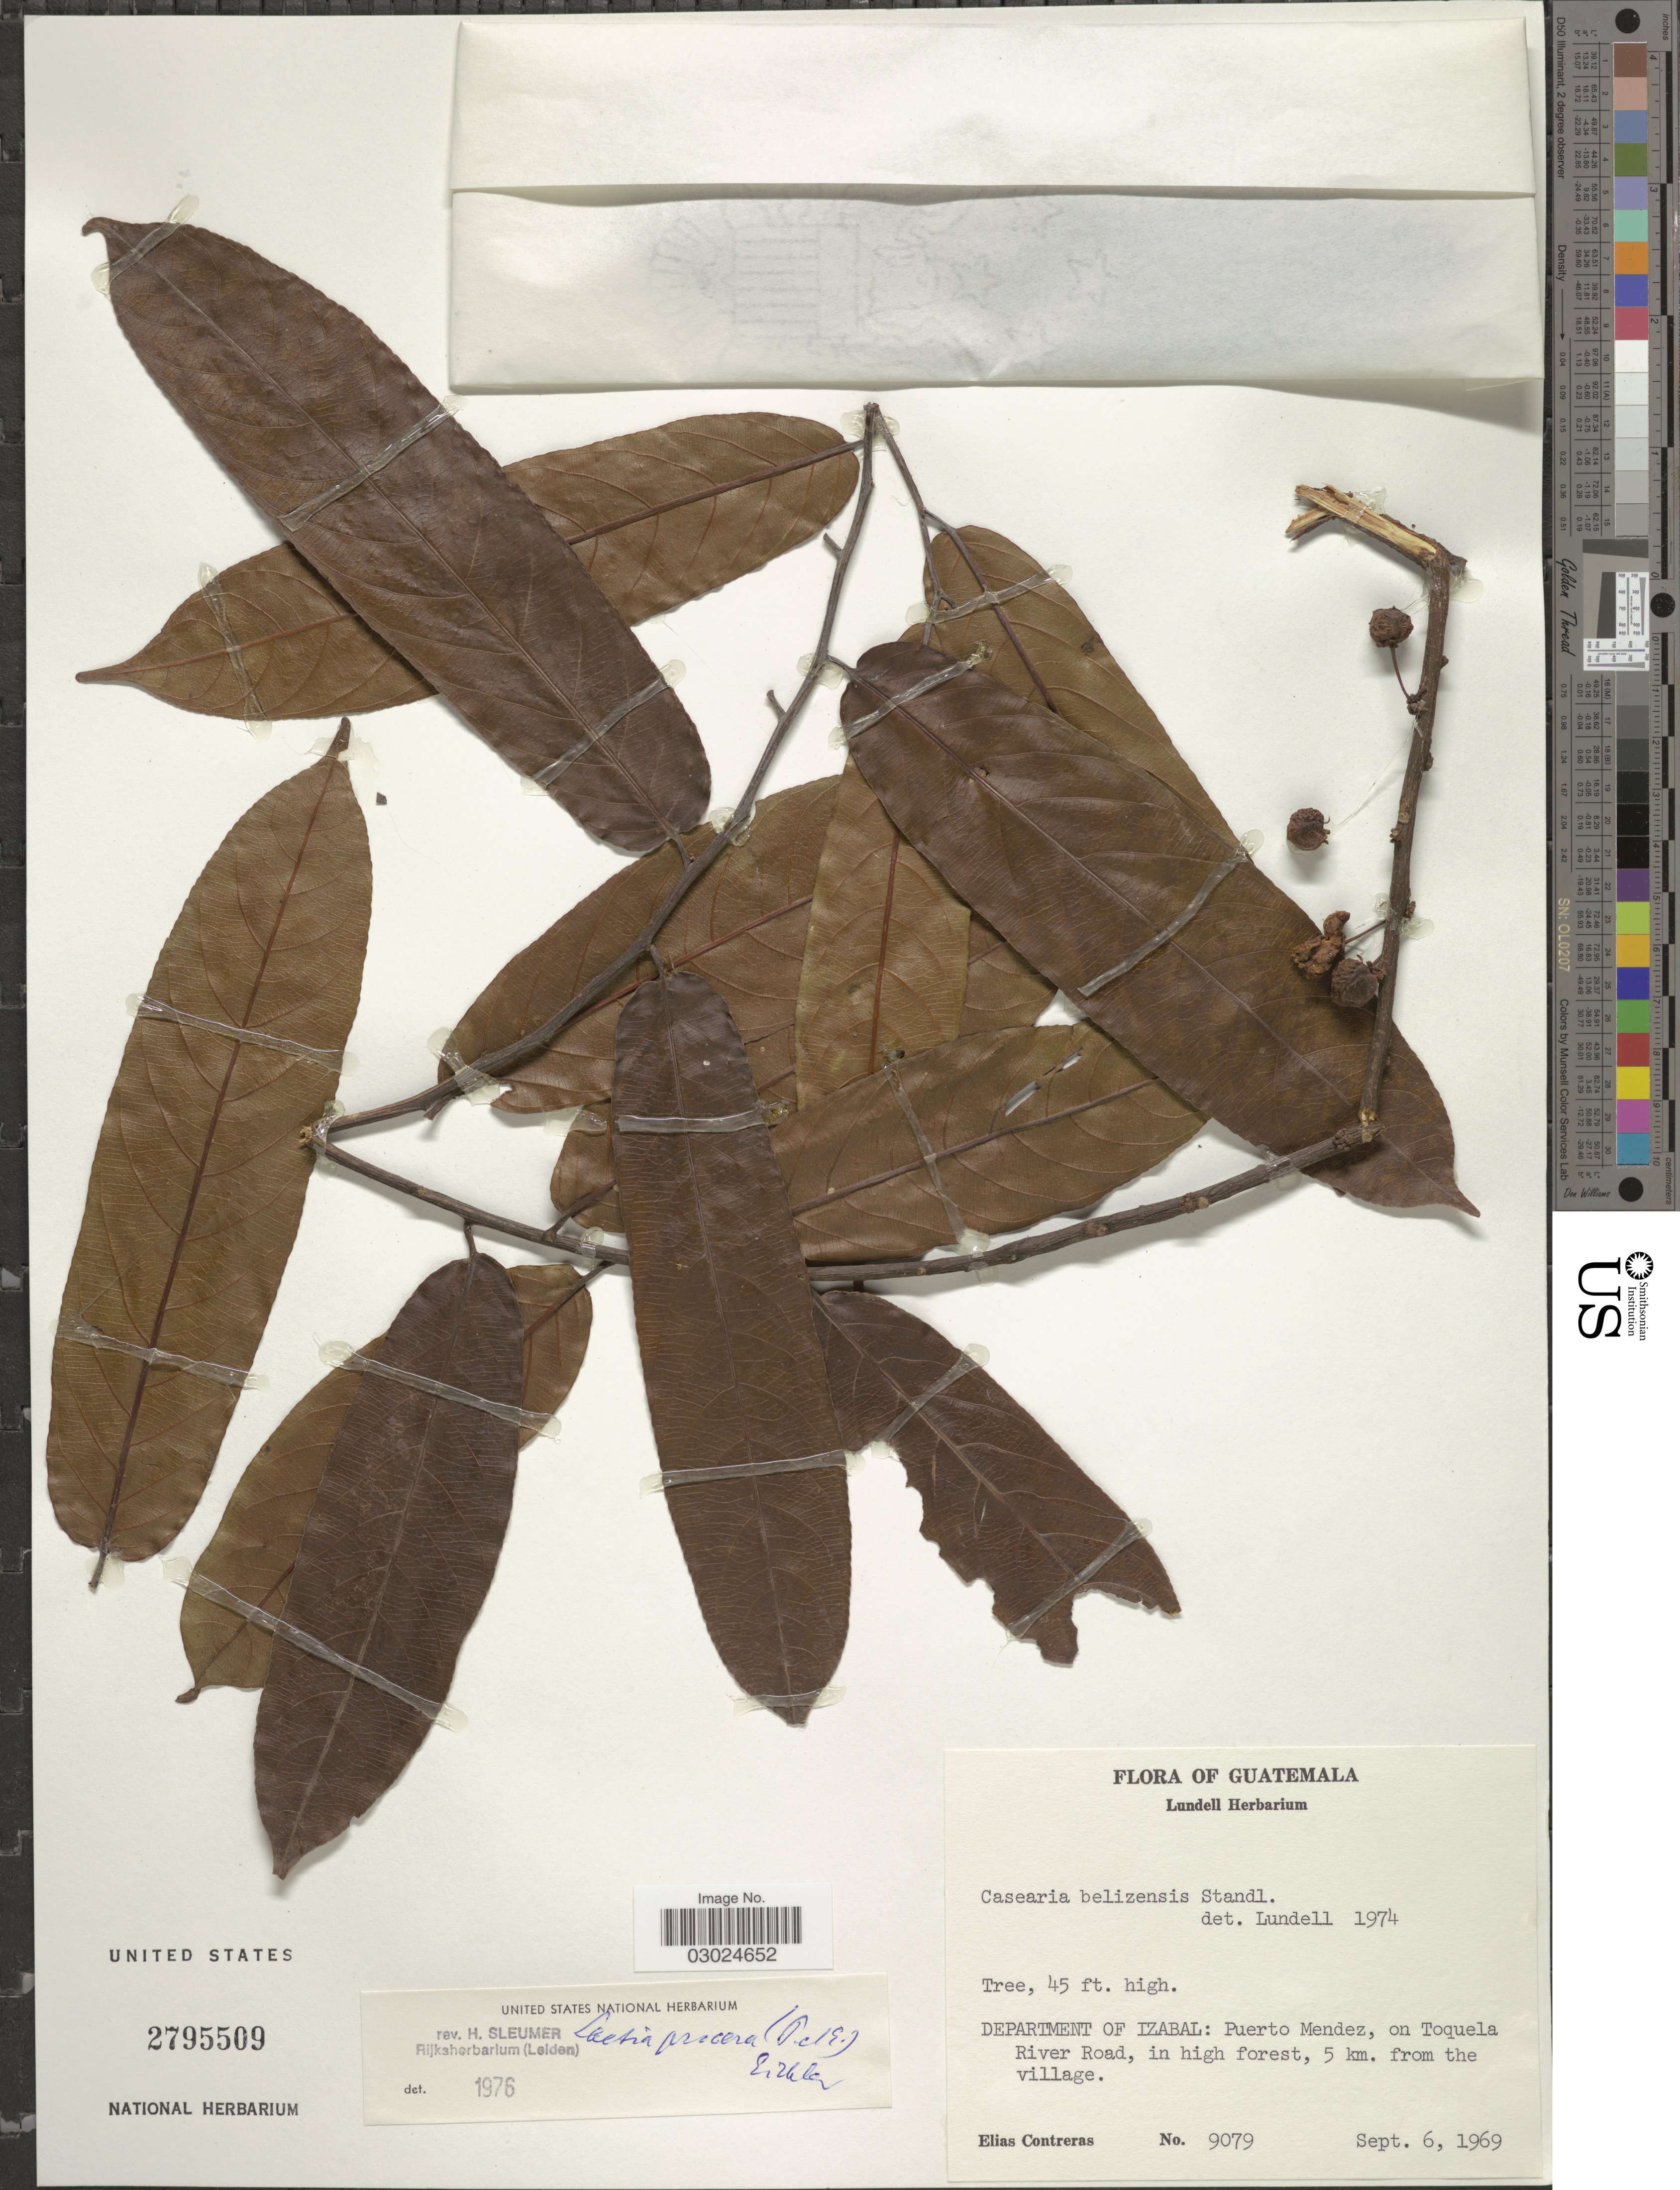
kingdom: Plantae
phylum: Tracheophyta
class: Magnoliopsida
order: Malpighiales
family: Salicaceae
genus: Laetia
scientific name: Laetia procera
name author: (Poepp.) Eichler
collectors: E. Contreras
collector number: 9079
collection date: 1969-09-06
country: Guatemala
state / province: Izabal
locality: Department of Izabal: Puerto Mendez, on Toquela River Road, 5 km. from the village.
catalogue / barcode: US 2795509